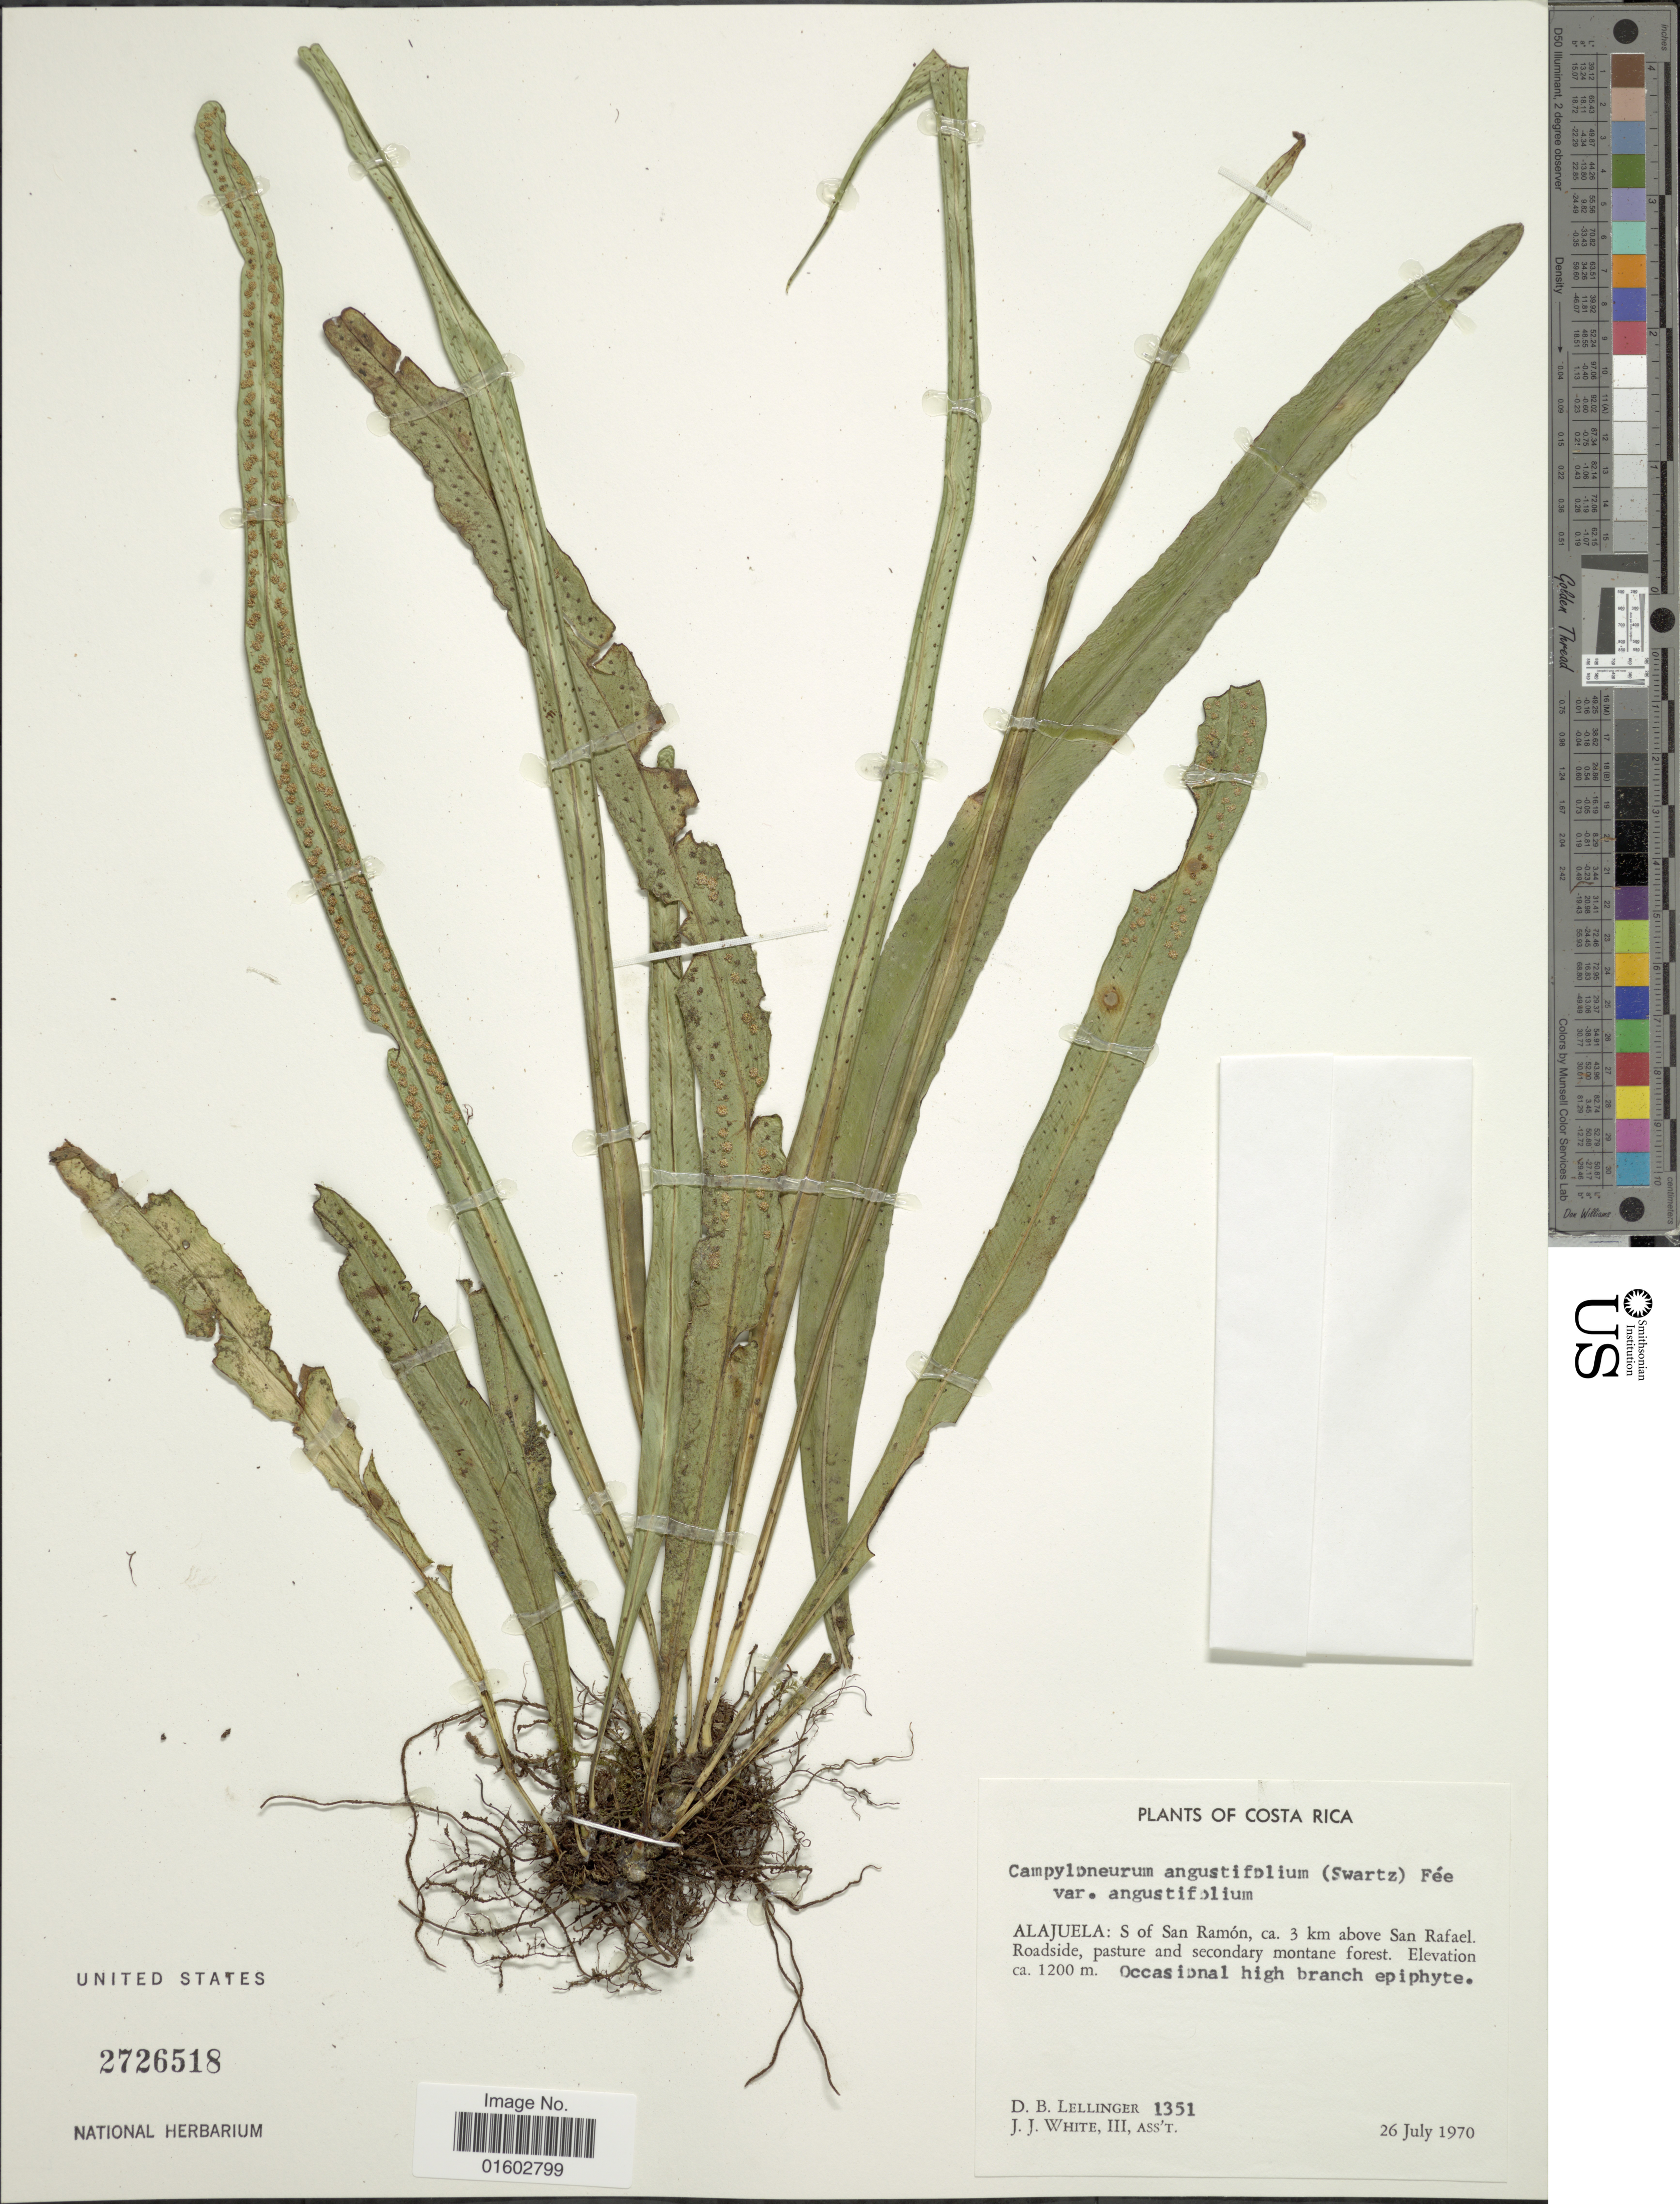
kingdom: Plantae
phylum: Tracheophyta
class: Polypodiopsida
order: Polypodiales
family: Polypodiaceae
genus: Campyloneurum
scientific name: Campyloneurum angustifolium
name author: (Sw.) Fée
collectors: D. B. Lellinger & J. J. White III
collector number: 1351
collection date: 1970-07-26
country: Costa Rica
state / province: Alajuela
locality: S. of San Ramon, ca. 3 km above San Rafael, Roadside, pasture and secondary montane forest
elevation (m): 1200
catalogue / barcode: US 2726518